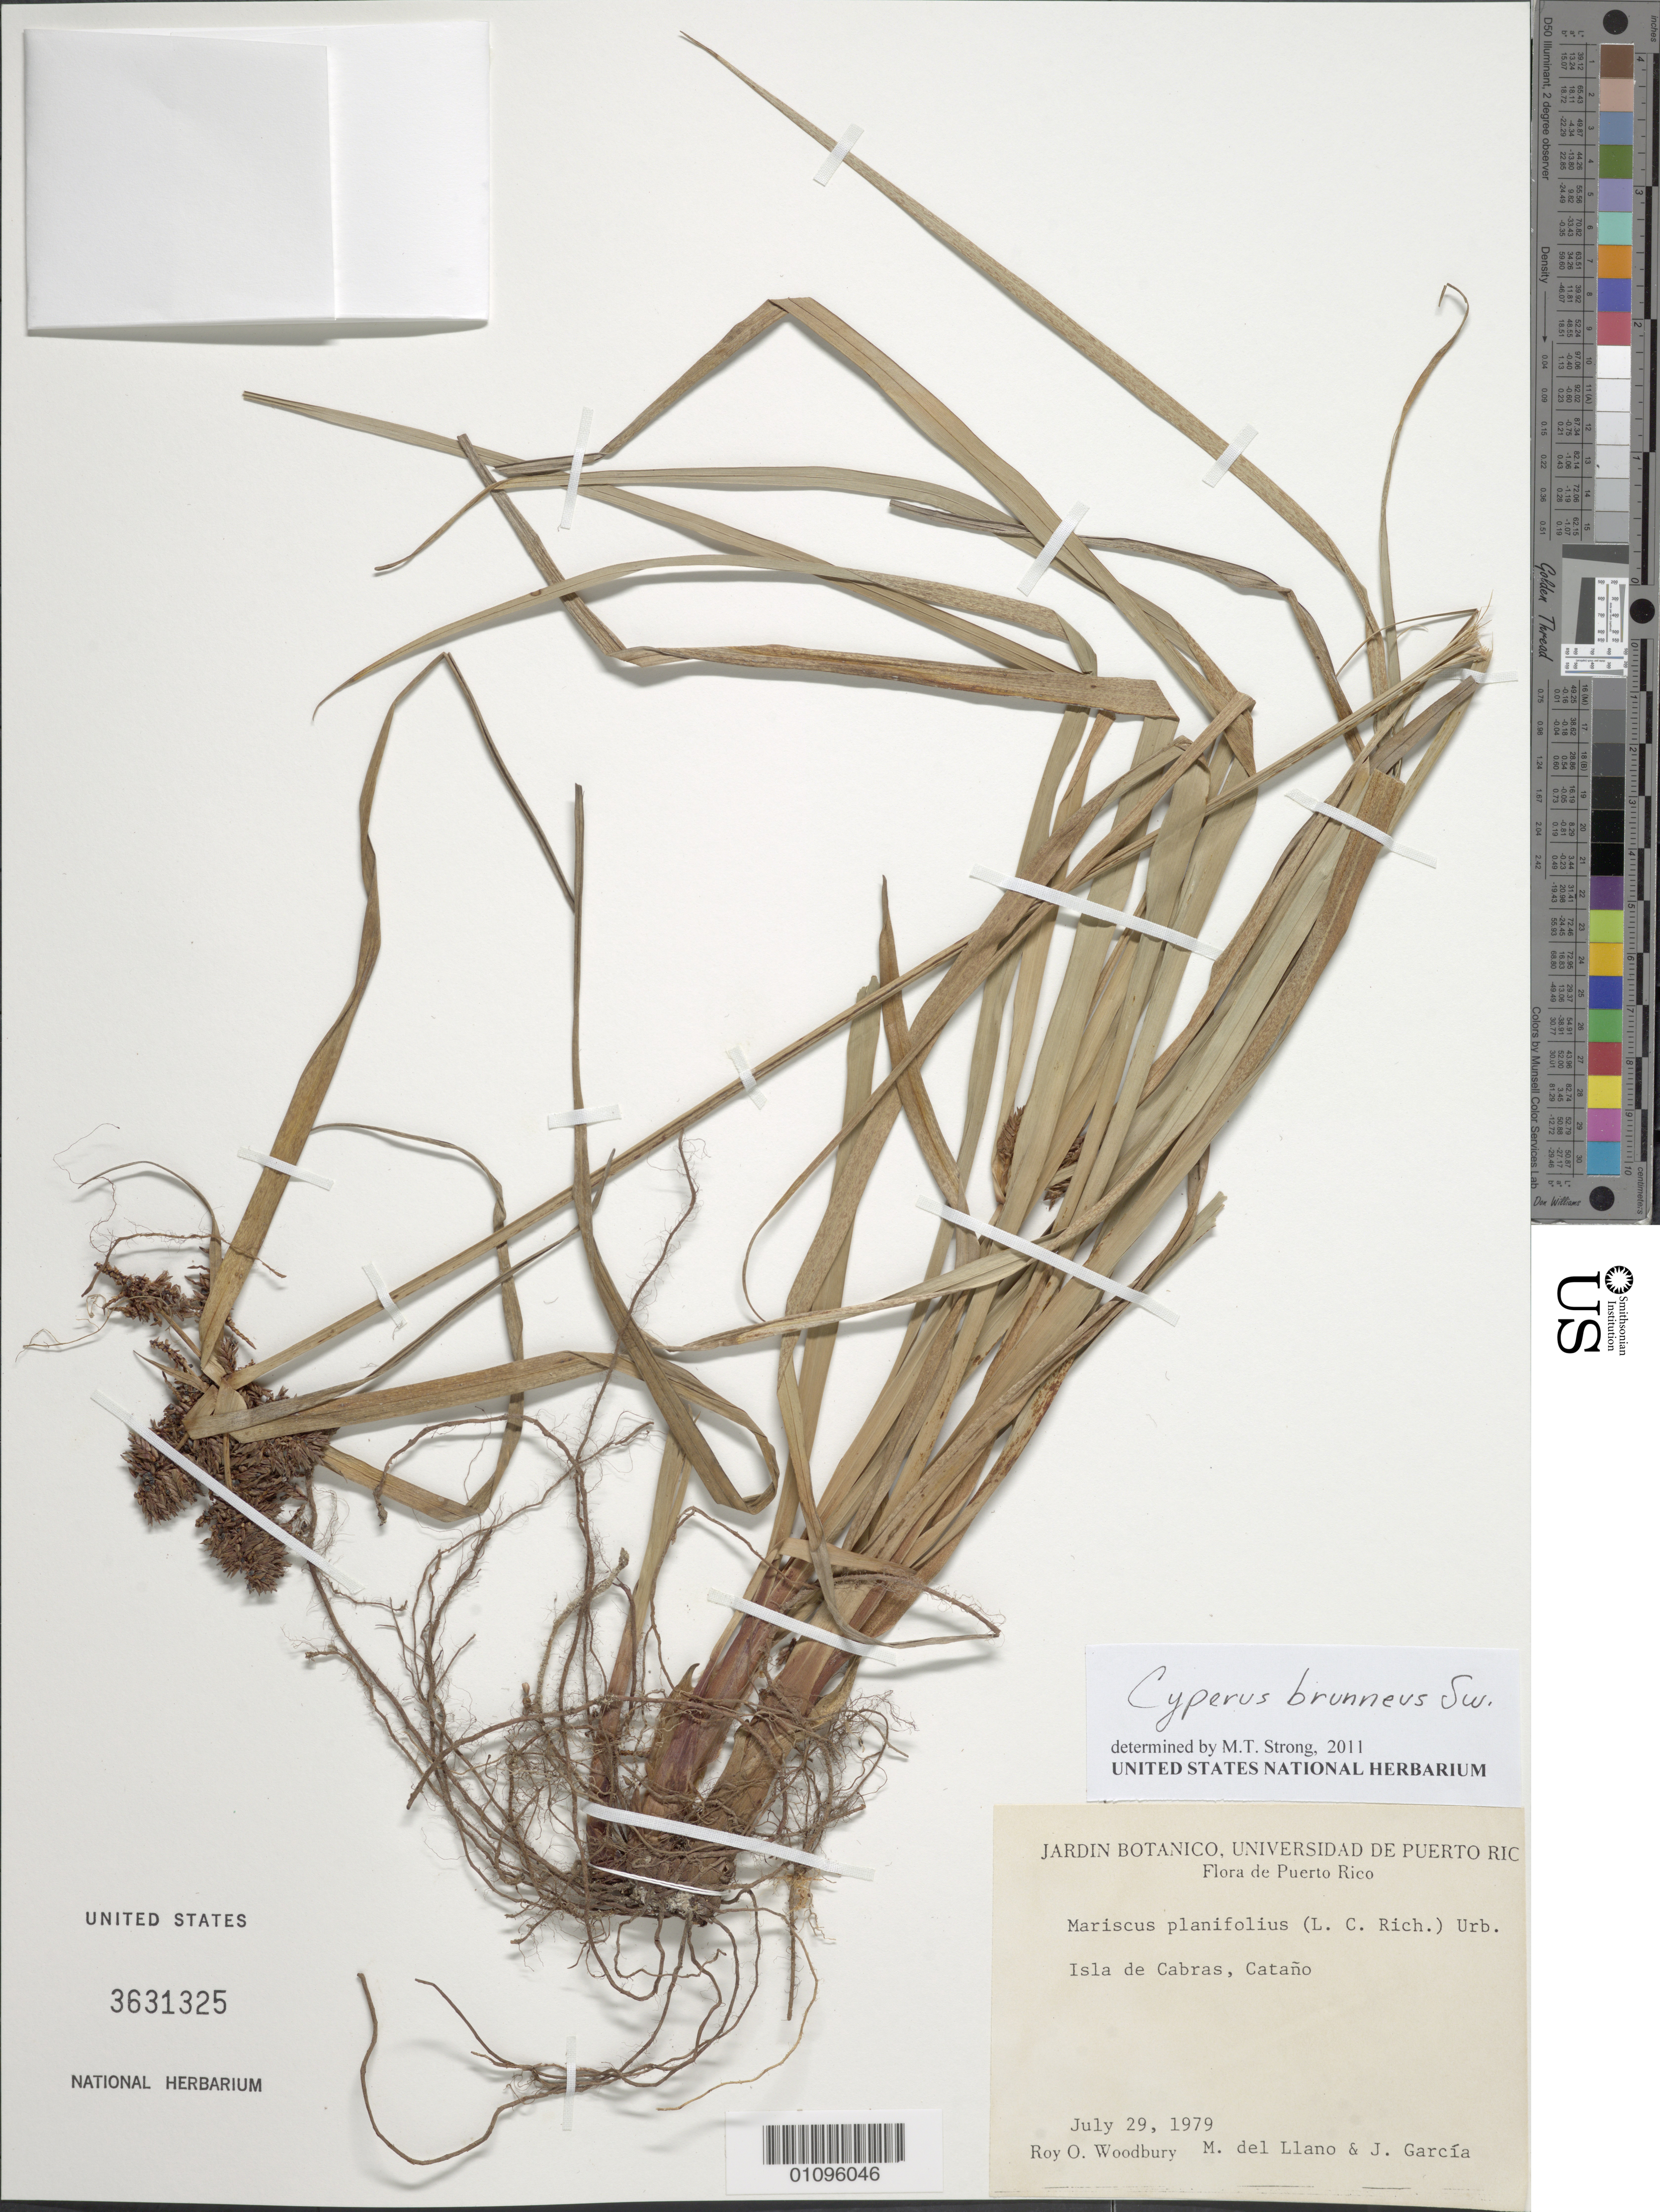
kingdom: Plantae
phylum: Tracheophyta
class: Liliopsida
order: Poales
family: Cyperaceae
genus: Cyperus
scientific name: Cyperus brunneus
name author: Sw.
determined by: Strong, M. T., (US), Smithsonian Institution - National Museum of Natural History (UNITED STATES)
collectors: R. O. Woodbury, M. d. Llano & J. García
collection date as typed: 29 Jul 1979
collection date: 1979-07-29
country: Puerto Rico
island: Isla de Cabras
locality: Cataño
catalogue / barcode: US 3631325